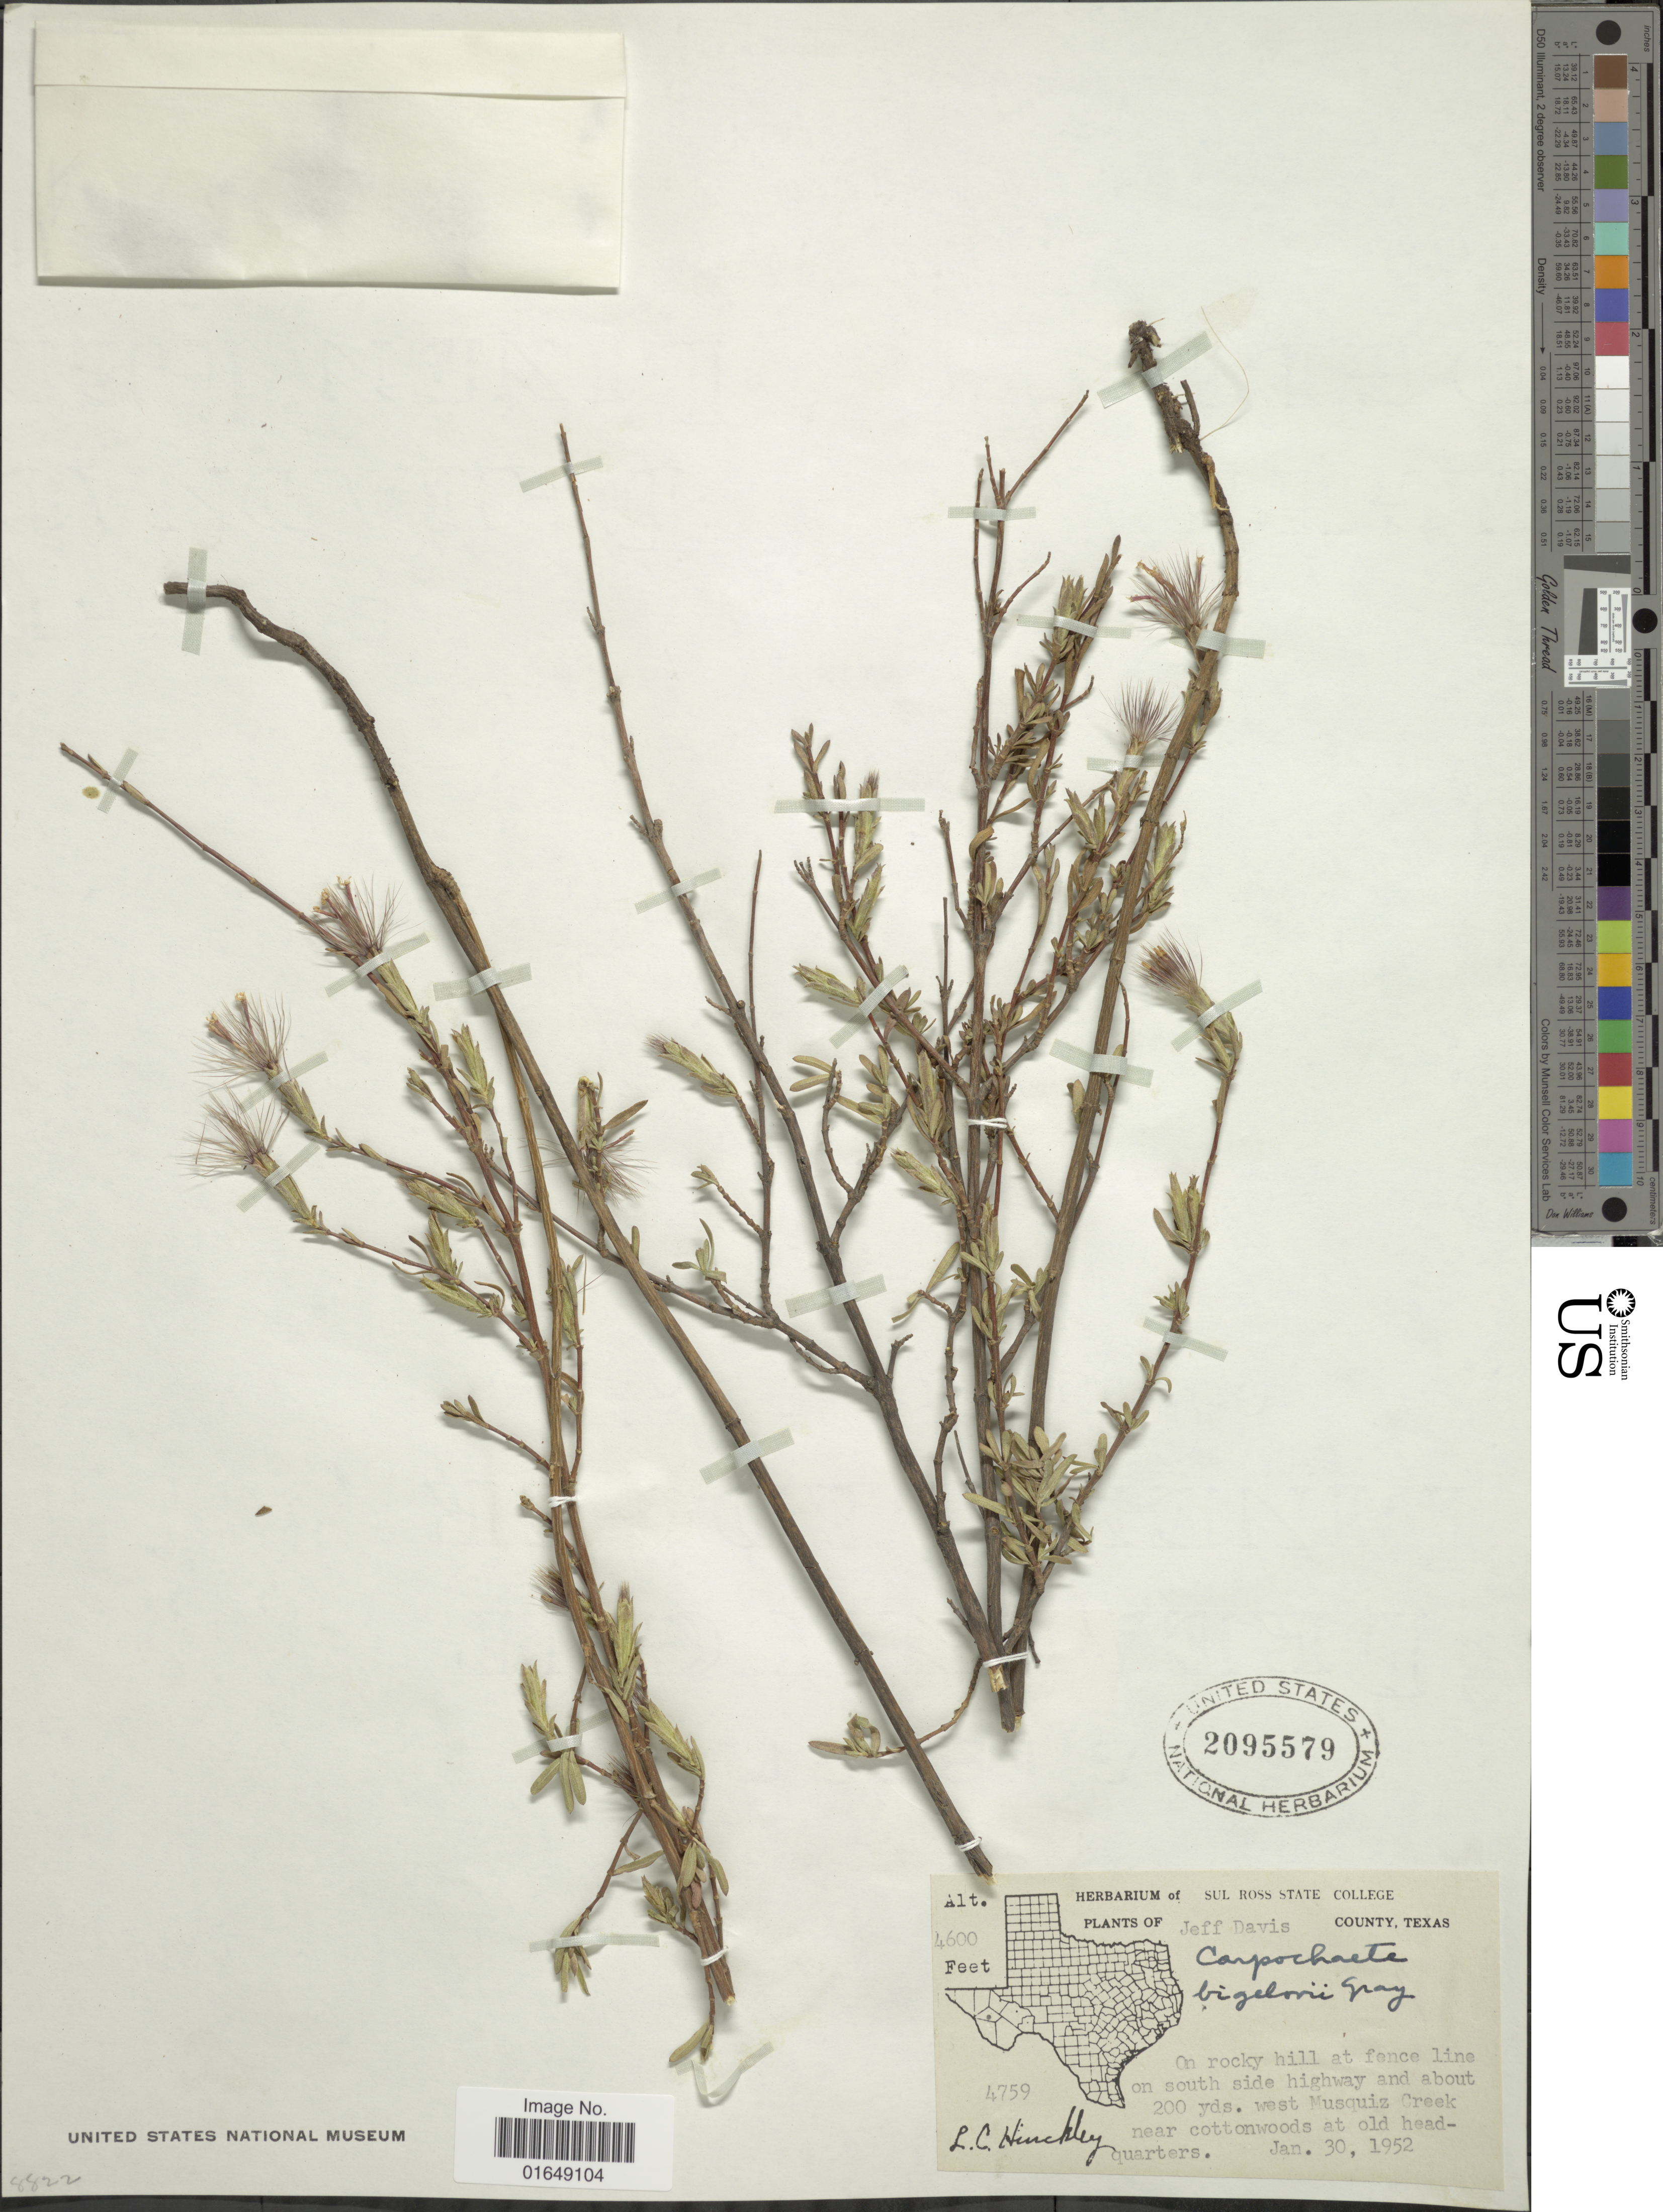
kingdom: Plantae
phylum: Tracheophyta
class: Magnoliopsida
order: Asterales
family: Asteraceae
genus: Carphochaete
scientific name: Carphochaete bigelovii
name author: A. Gray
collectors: L. Hinckley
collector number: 4759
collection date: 1952-01-30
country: United States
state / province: Texas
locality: Jeff Davis, on rockyhill at fence line on south side highway and about 200 yds. west Musquiz Creek near cottonwoods at old headquarters.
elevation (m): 1402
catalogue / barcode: US 2095579